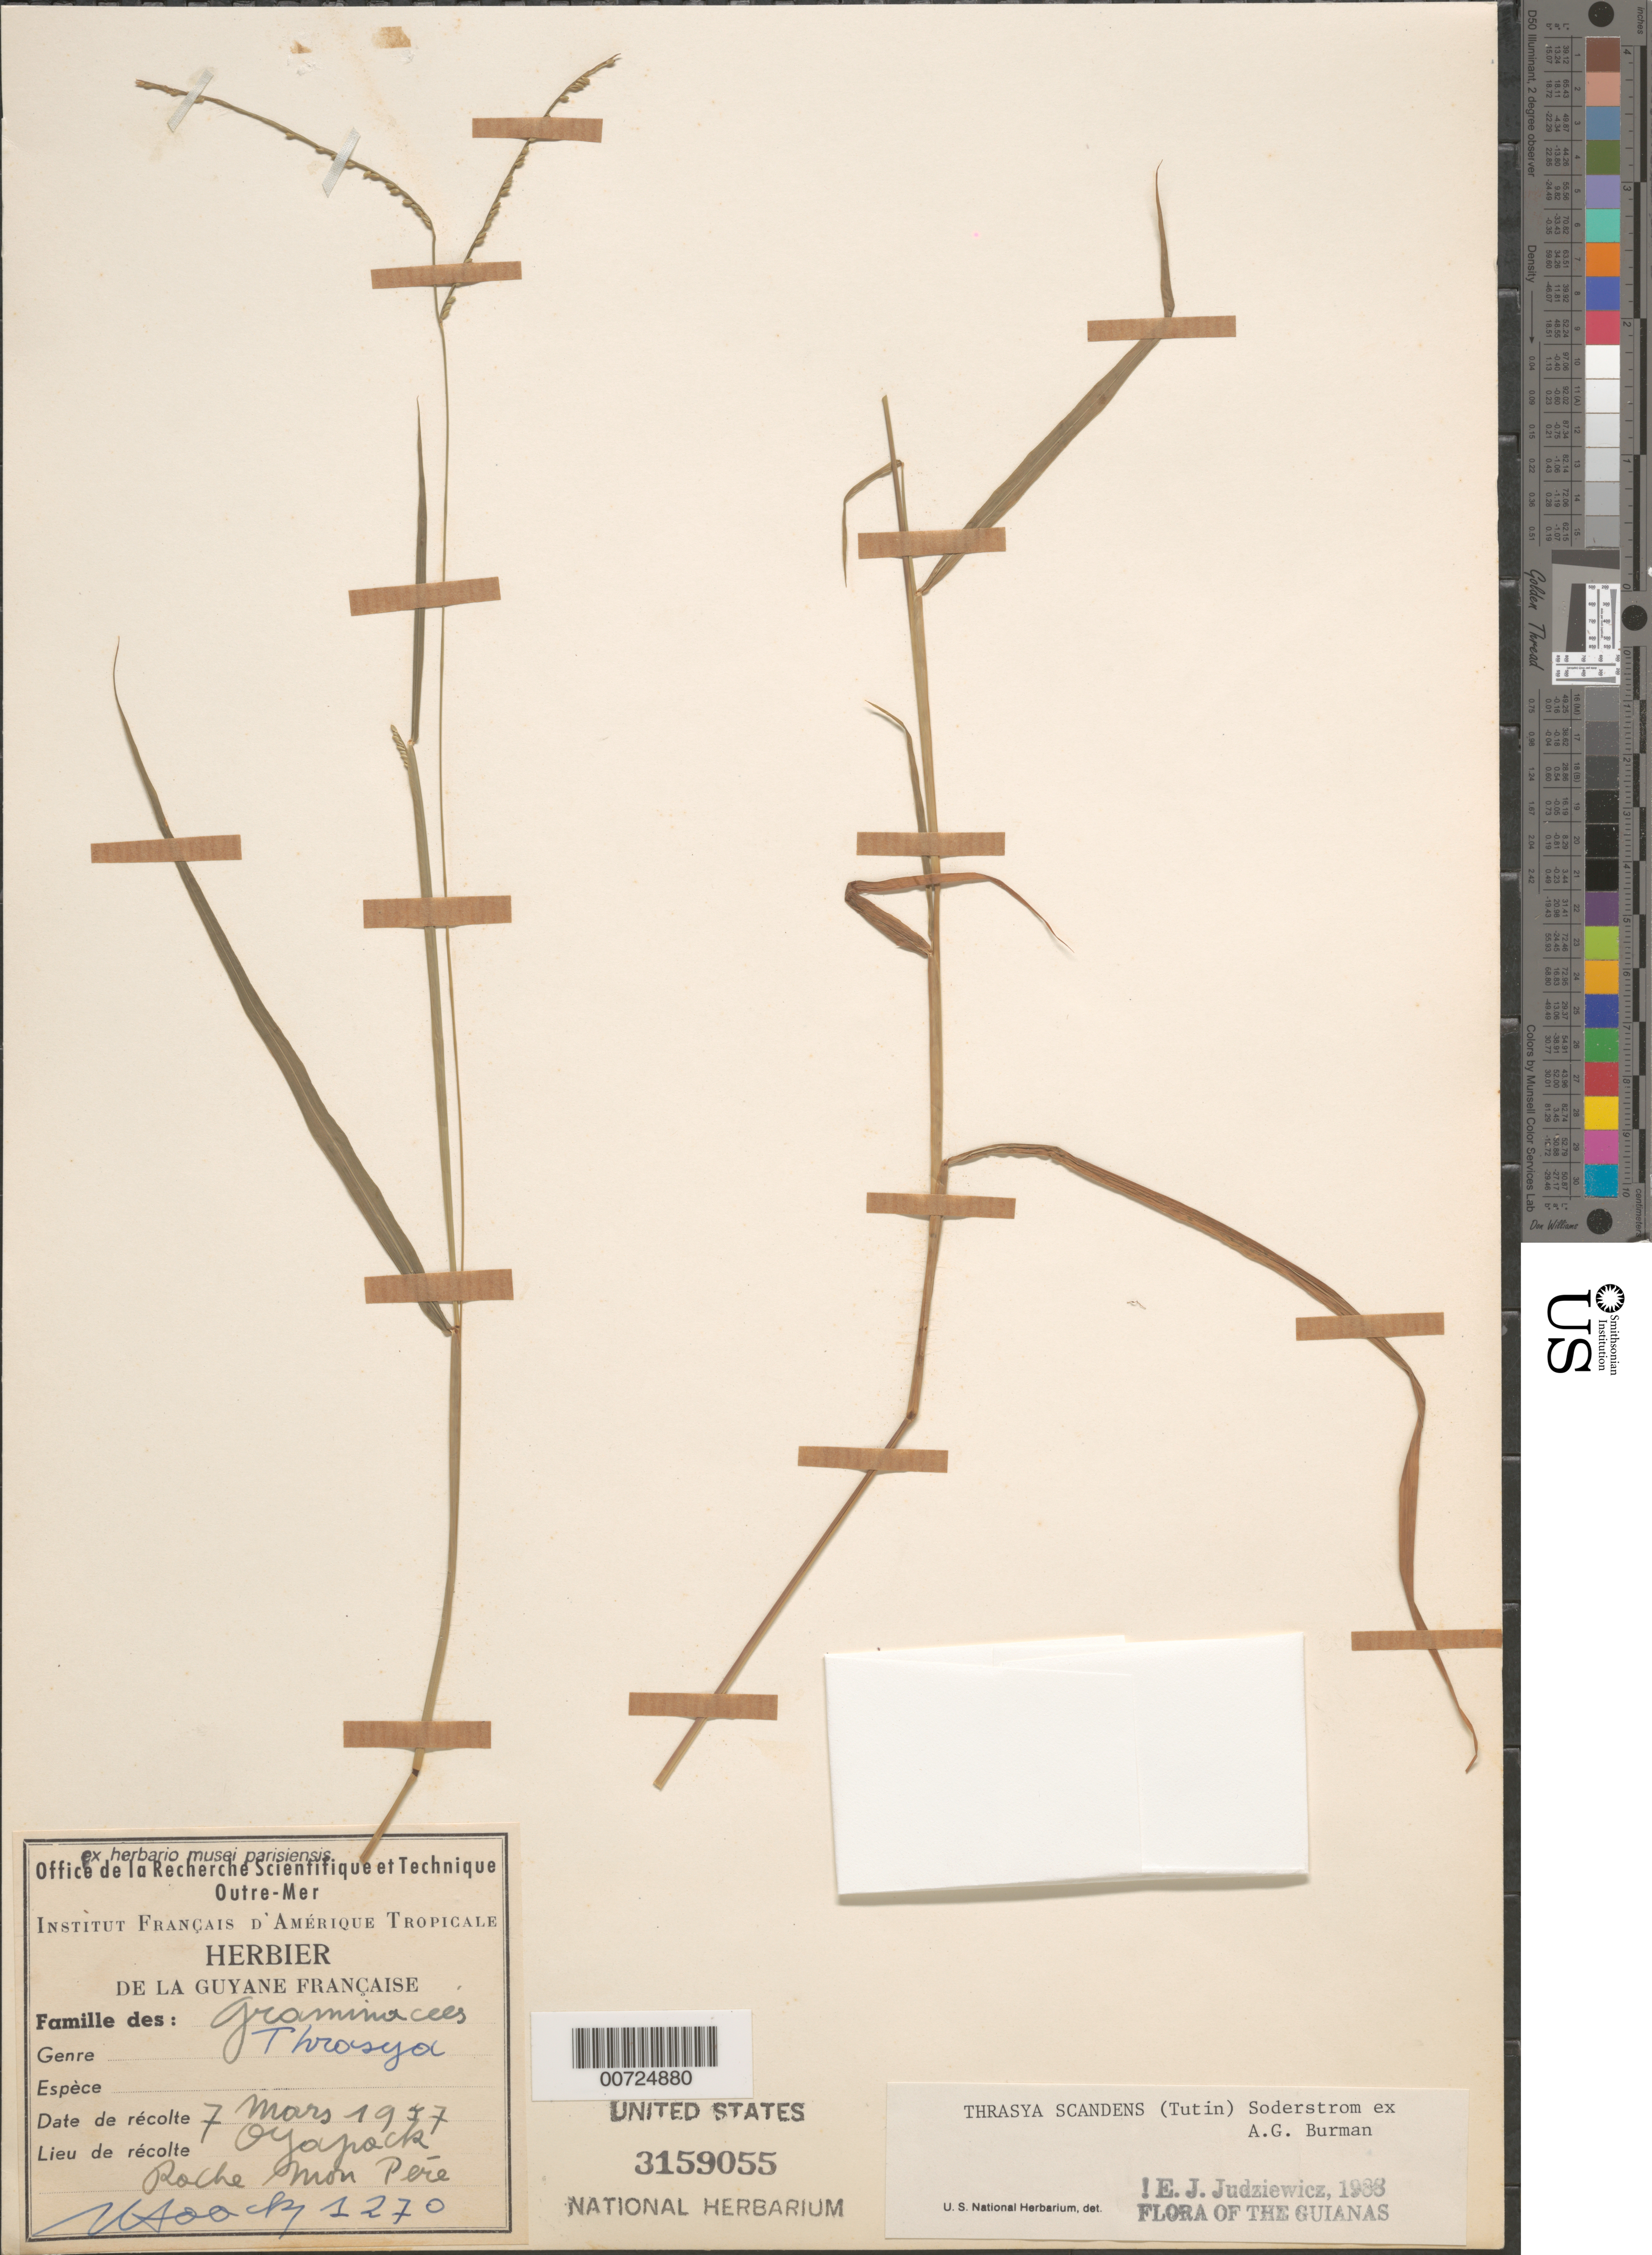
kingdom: Plantae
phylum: Tracheophyta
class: Liliopsida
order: Poales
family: Poaceae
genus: Paspalum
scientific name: Paspalum scandens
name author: Tutin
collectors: J. Hoock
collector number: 1270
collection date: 1957-03-07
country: French Guiana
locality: Guyane Française. Oyapock. Roche Mon Pére.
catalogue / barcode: US 3159055